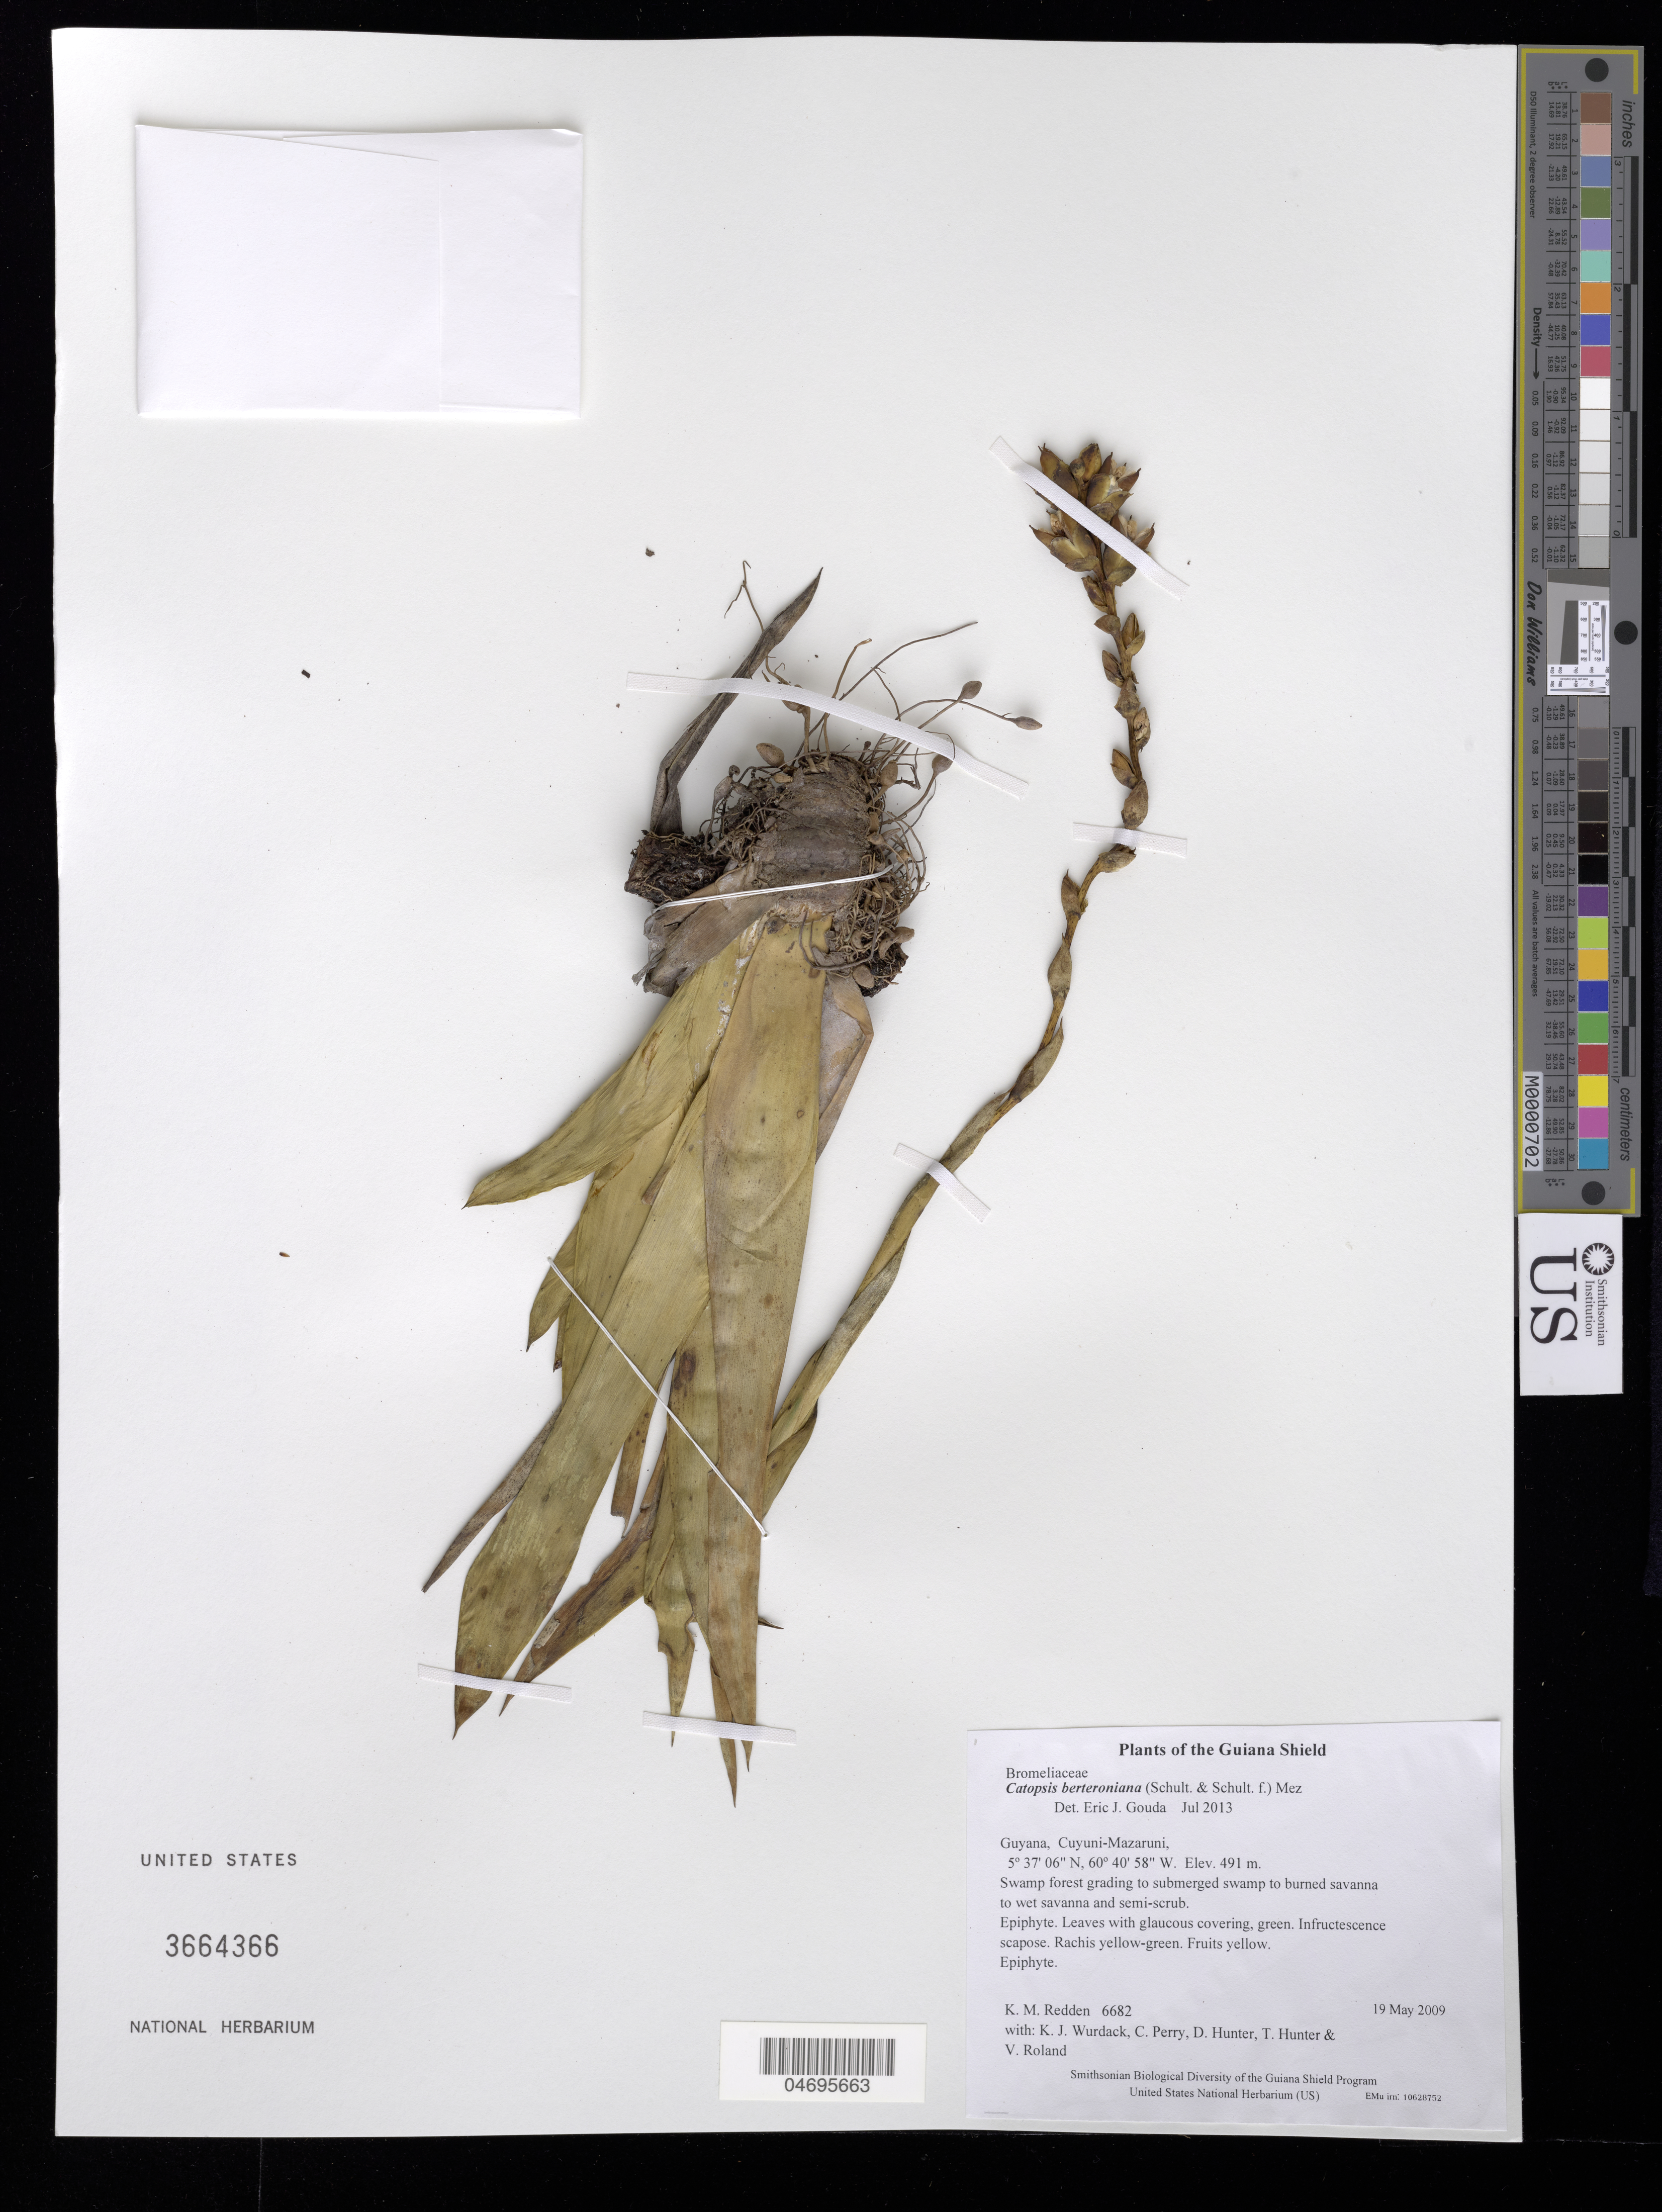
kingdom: Plantae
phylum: Tracheophyta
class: Liliopsida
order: Poales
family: Bromeliaceae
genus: Catopsis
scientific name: Catopsis berteroniana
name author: (Schult. & Schult. f.) Mez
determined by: Gouda, E. J.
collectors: K. M. Redden, K. Wurdack, C. Perry, D. Hunter, T. Hunter & V. Roland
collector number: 6682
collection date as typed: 19 May 2009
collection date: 2009-05-19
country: Guyana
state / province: Cuyuni-Mazaruni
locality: Kato River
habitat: Swamp forest grading to submerged swamp to burned savanna to wet savanna and semi-scrub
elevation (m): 491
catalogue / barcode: US 3664366